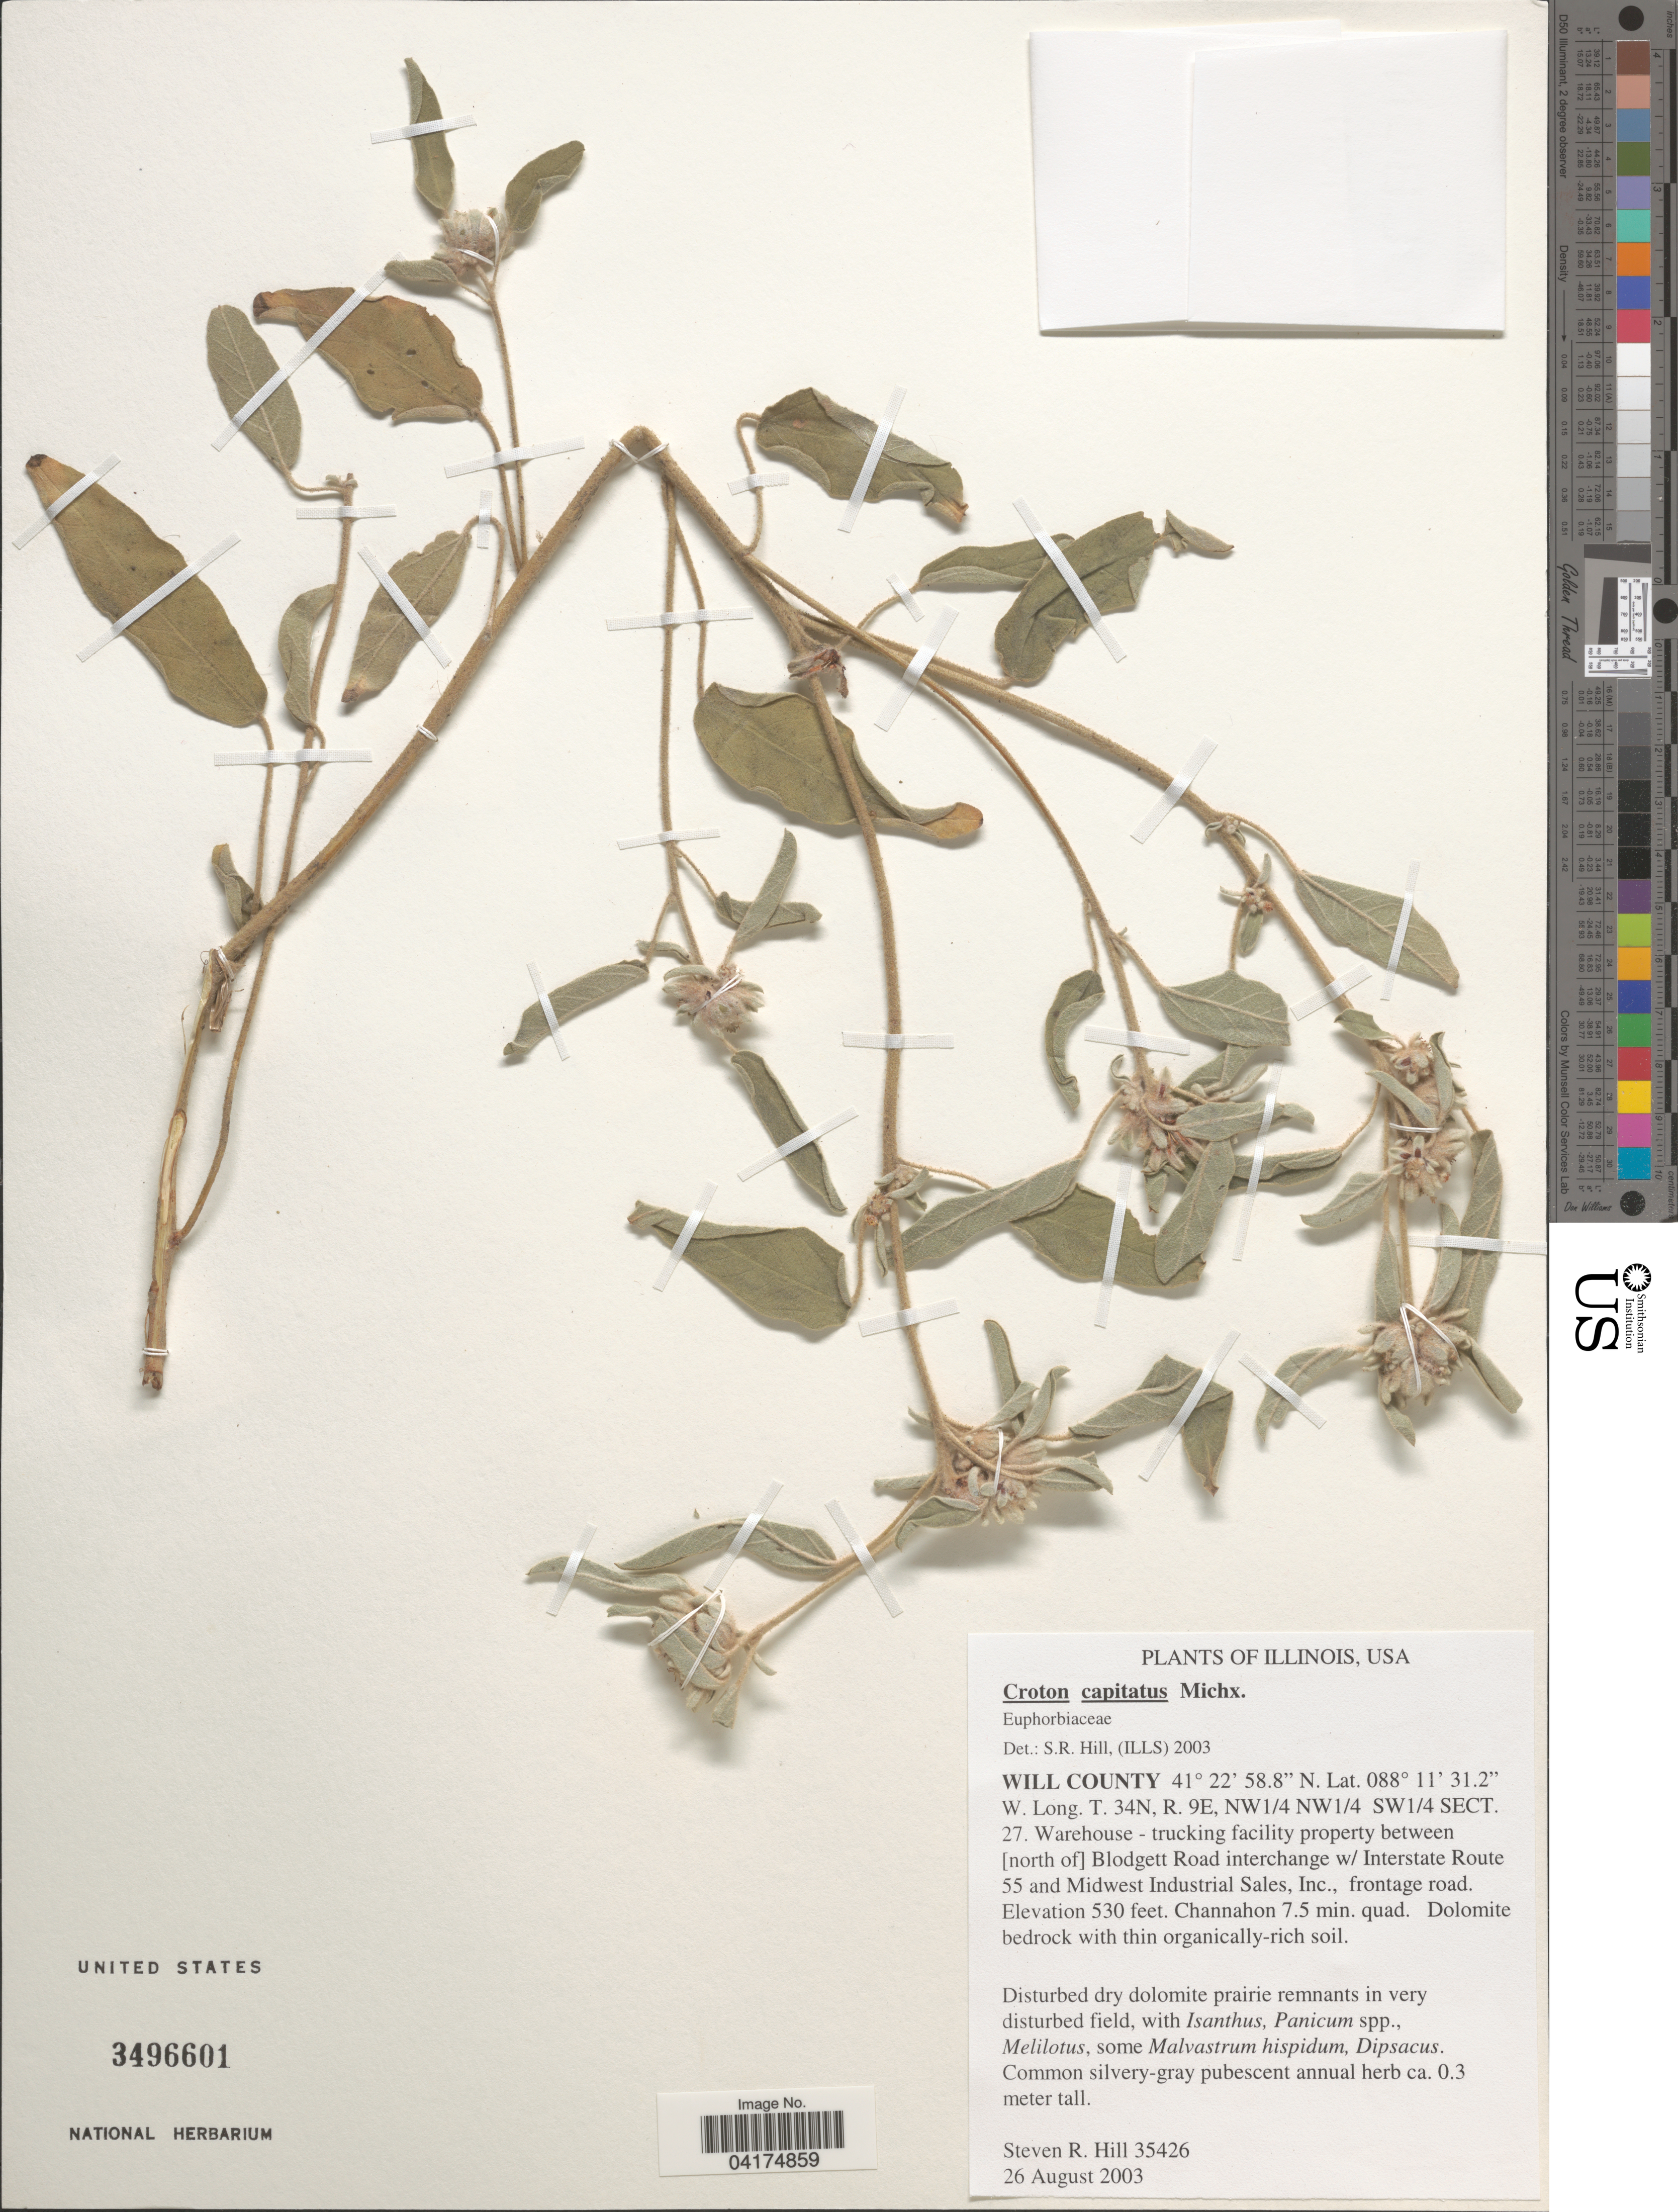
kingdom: Plantae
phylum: Tracheophyta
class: Magnoliopsida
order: Malpighiales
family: Euphorbiaceae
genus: Croton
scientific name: Croton capitatus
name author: Michx.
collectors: S. Hill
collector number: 35426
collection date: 2003-08-26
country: United States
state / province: Illinois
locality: Will County. T. 34N, R. 9E, NW¼ NW¼ SW¼ Sect. 27. Warehouse- trucking facility property between [north of] Blodgett Road interchange w/ Interstate Route 55 and Midwest Industrial Sales, Inc., frontage road.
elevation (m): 162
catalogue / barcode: US 3496601